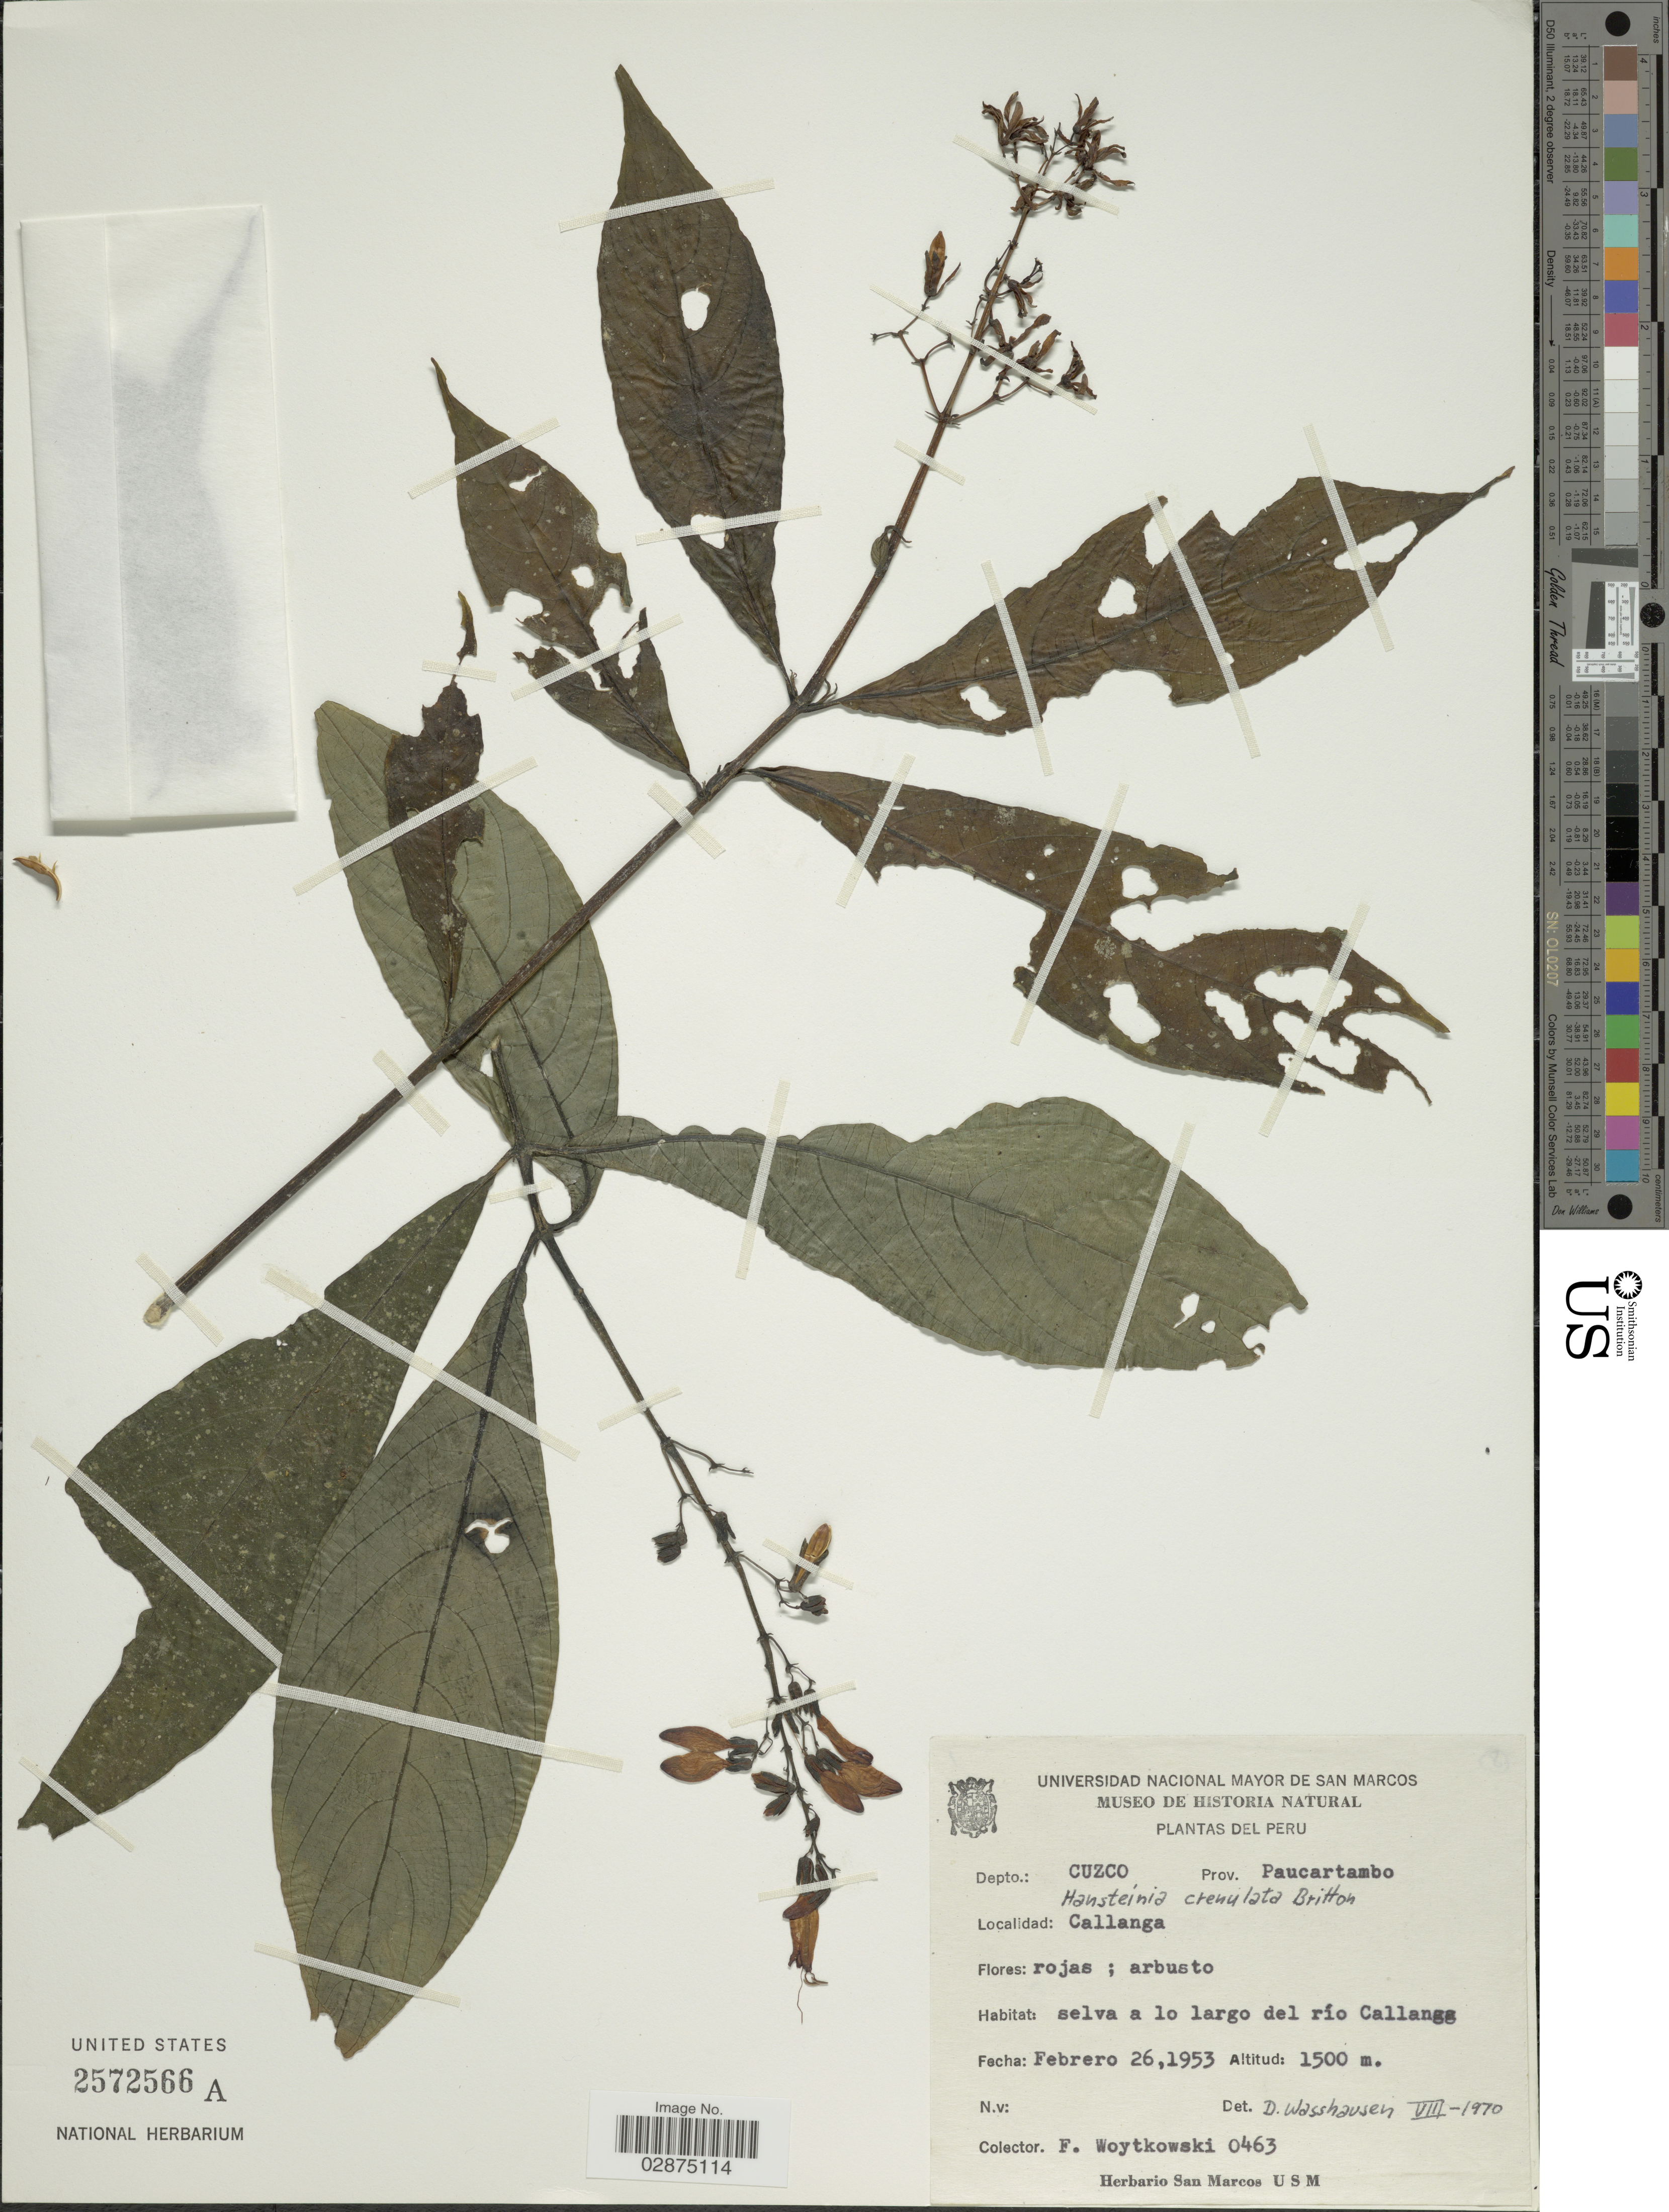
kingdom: Plantae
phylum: Tracheophyta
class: Magnoliopsida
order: Lamiales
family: Acanthaceae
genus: Hansteinia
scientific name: Hansteinia crenulata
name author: Britton ex Rusby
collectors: F. Woytkowski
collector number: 0463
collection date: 1953-02-26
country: Peru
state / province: Cusco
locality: Depto.: Cuzco. Prov. Paucartambo. Callanga. Selva a lo largo del río Callanga.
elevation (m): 1500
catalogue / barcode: US 2572566A